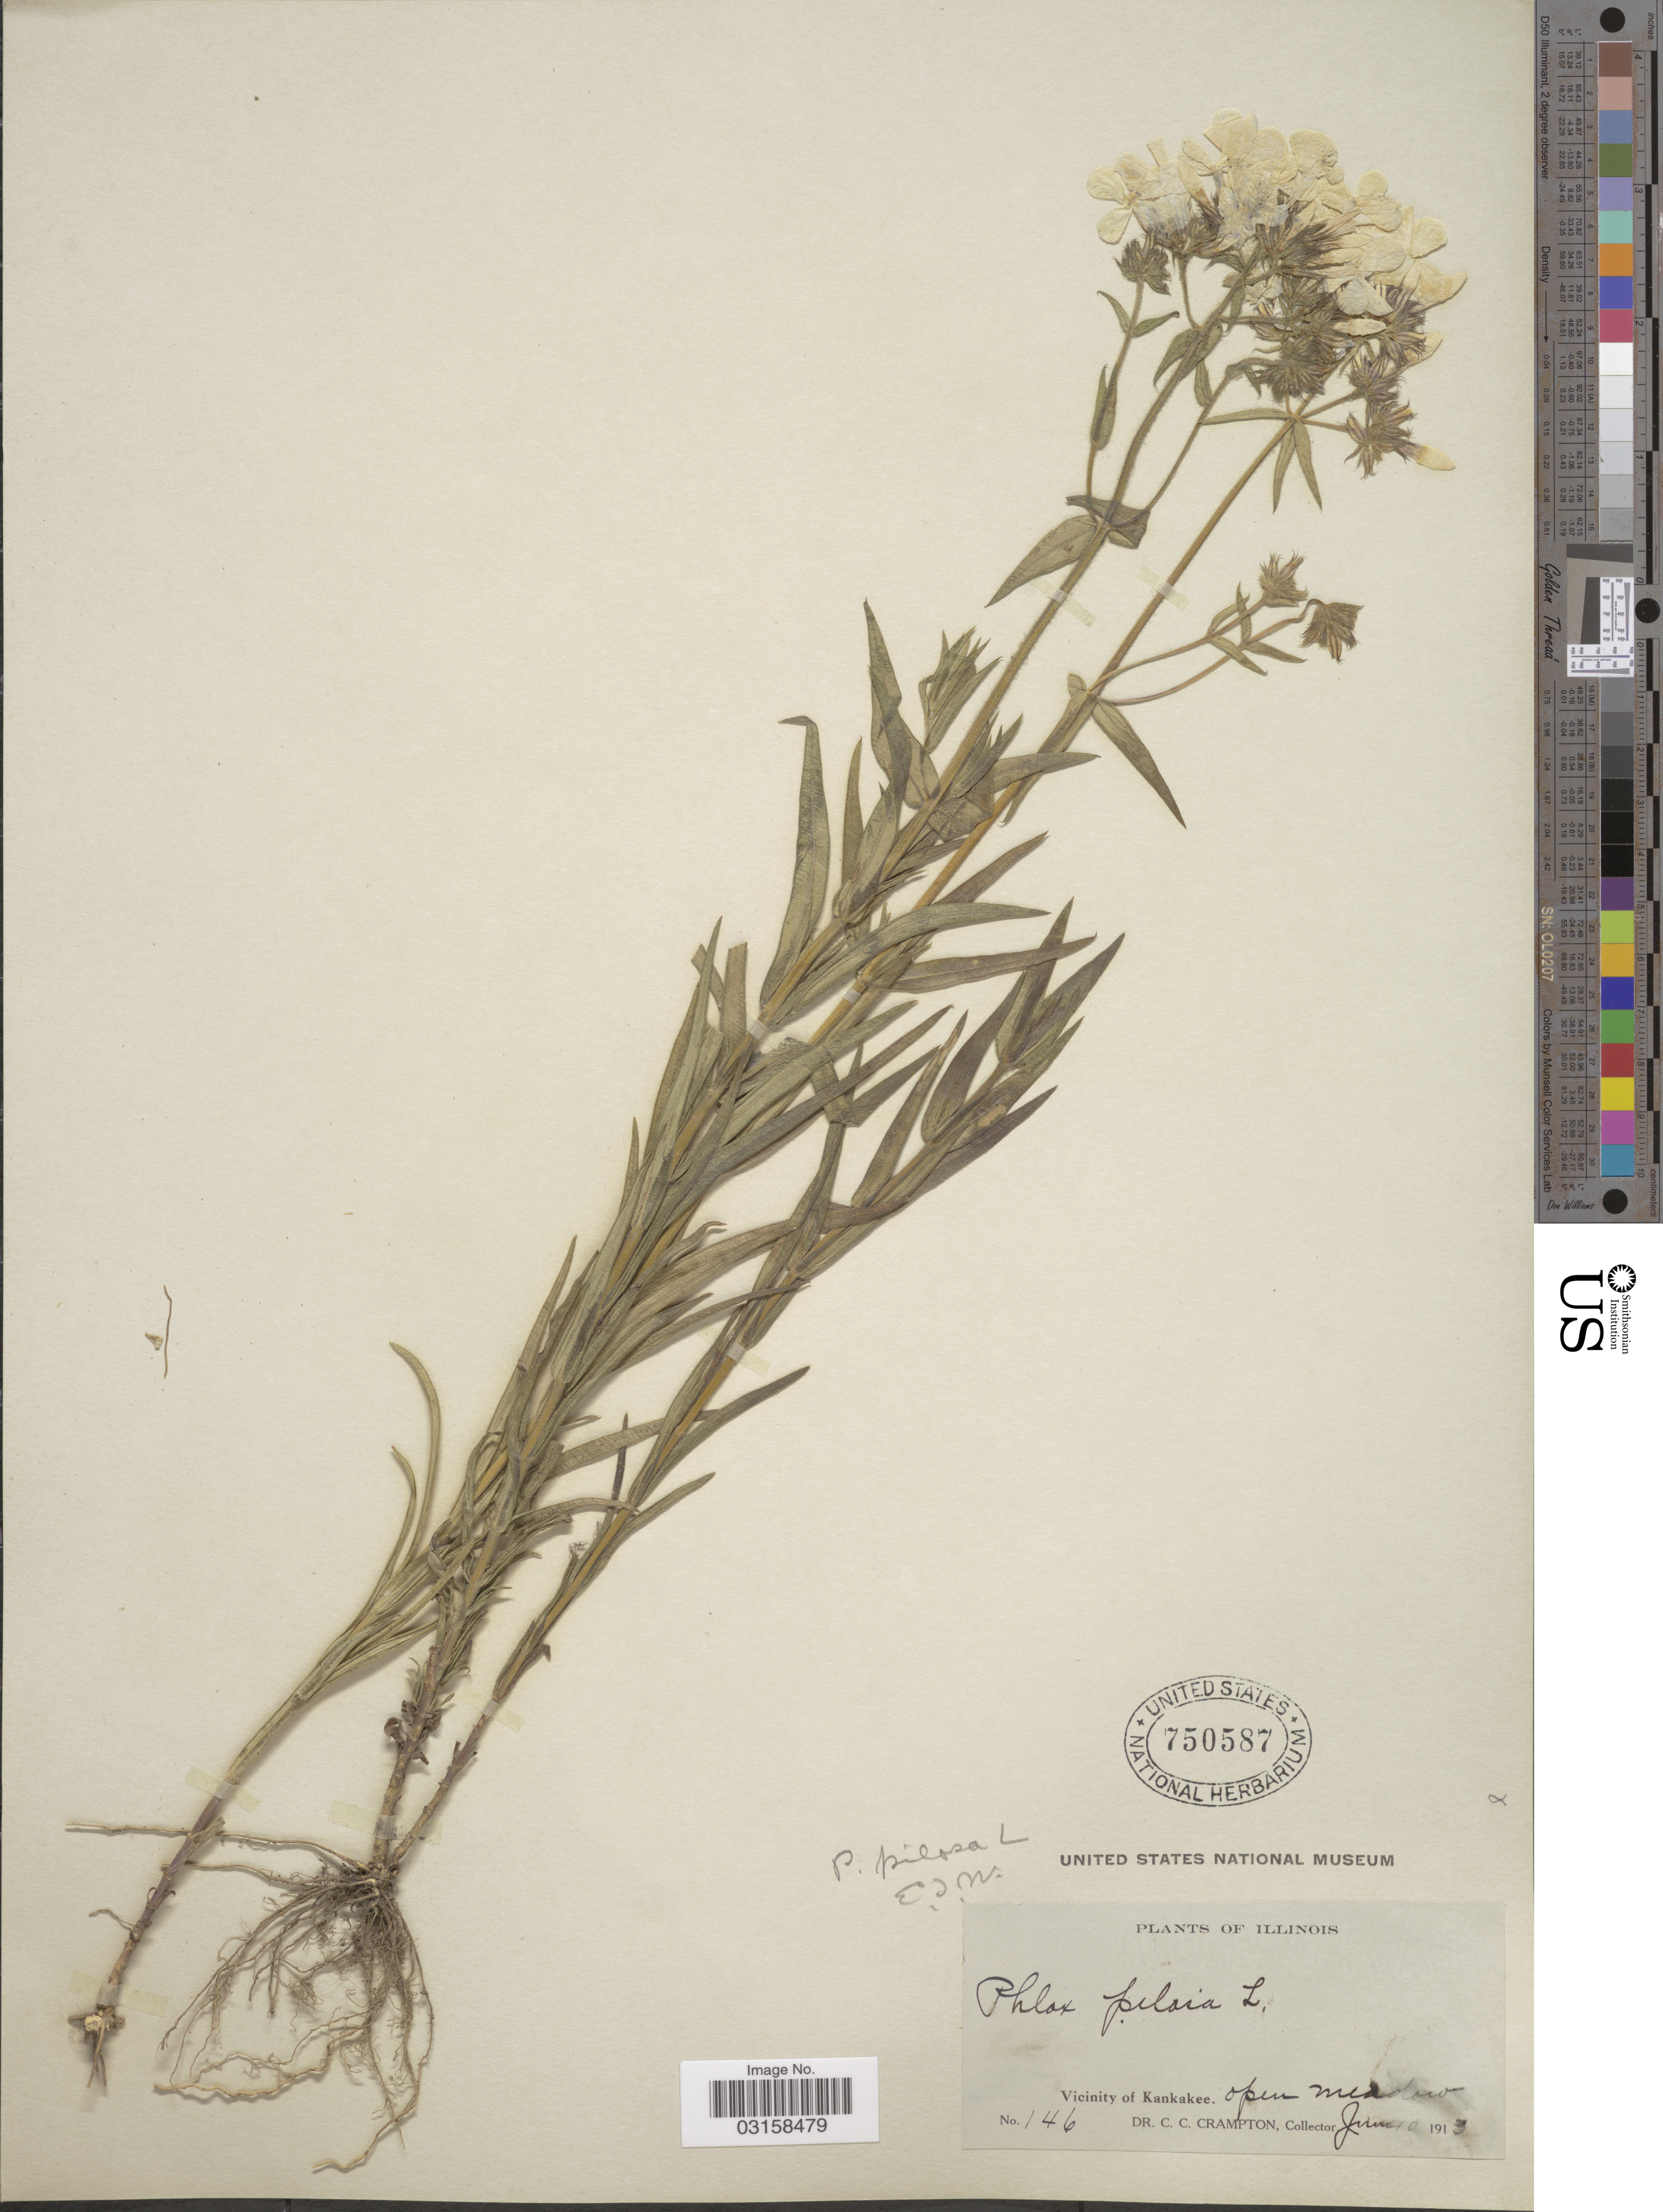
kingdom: Plantae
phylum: Tracheophyta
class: Magnoliopsida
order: Ericales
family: Polemoniaceae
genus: Phlox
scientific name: Phlox pilosa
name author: L.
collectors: C. Crampton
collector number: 146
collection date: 1913-06-10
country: United States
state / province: Illinois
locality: Vicinity of Kankakee.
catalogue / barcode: US 750587